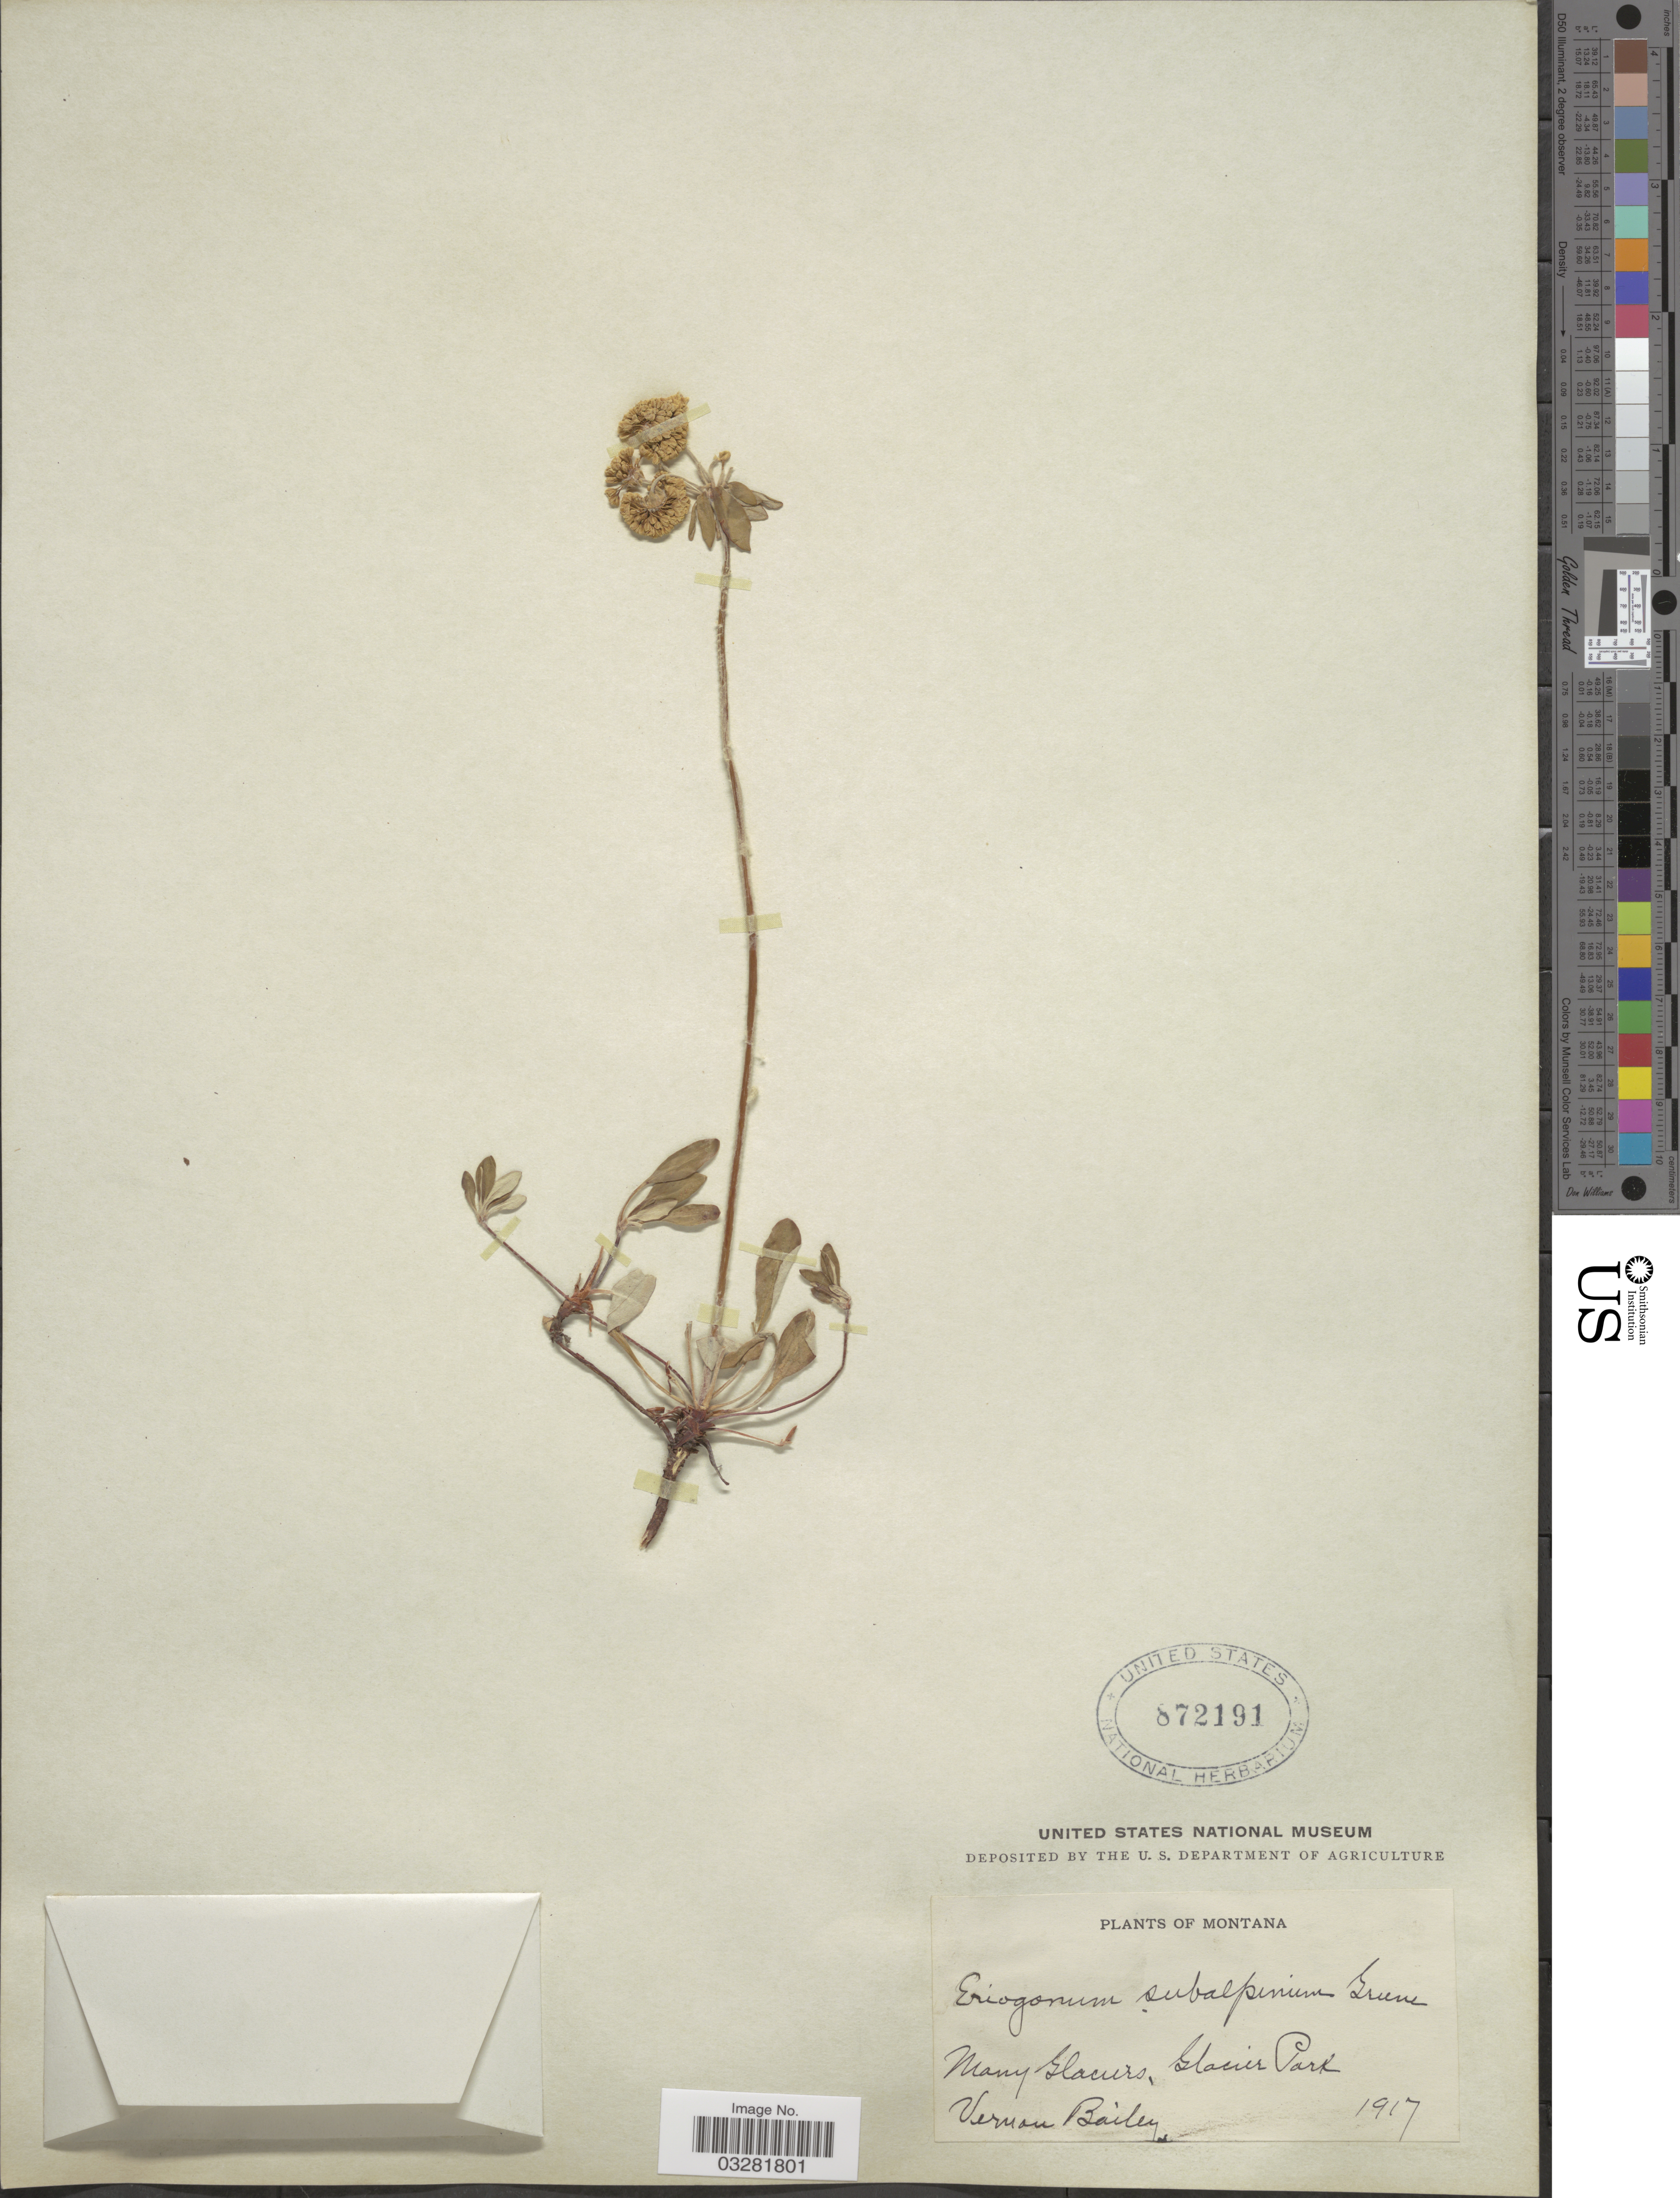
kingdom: Plantae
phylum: Tracheophyta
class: Magnoliopsida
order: Caryophyllales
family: Polygonaceae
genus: Eriogonum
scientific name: Eriogonum umbellatum var. subalpinum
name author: M.E. Jones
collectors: V. O. Bailey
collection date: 1917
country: United States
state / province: Montana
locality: Many Glaciers, Glacier Park.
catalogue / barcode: US 872191